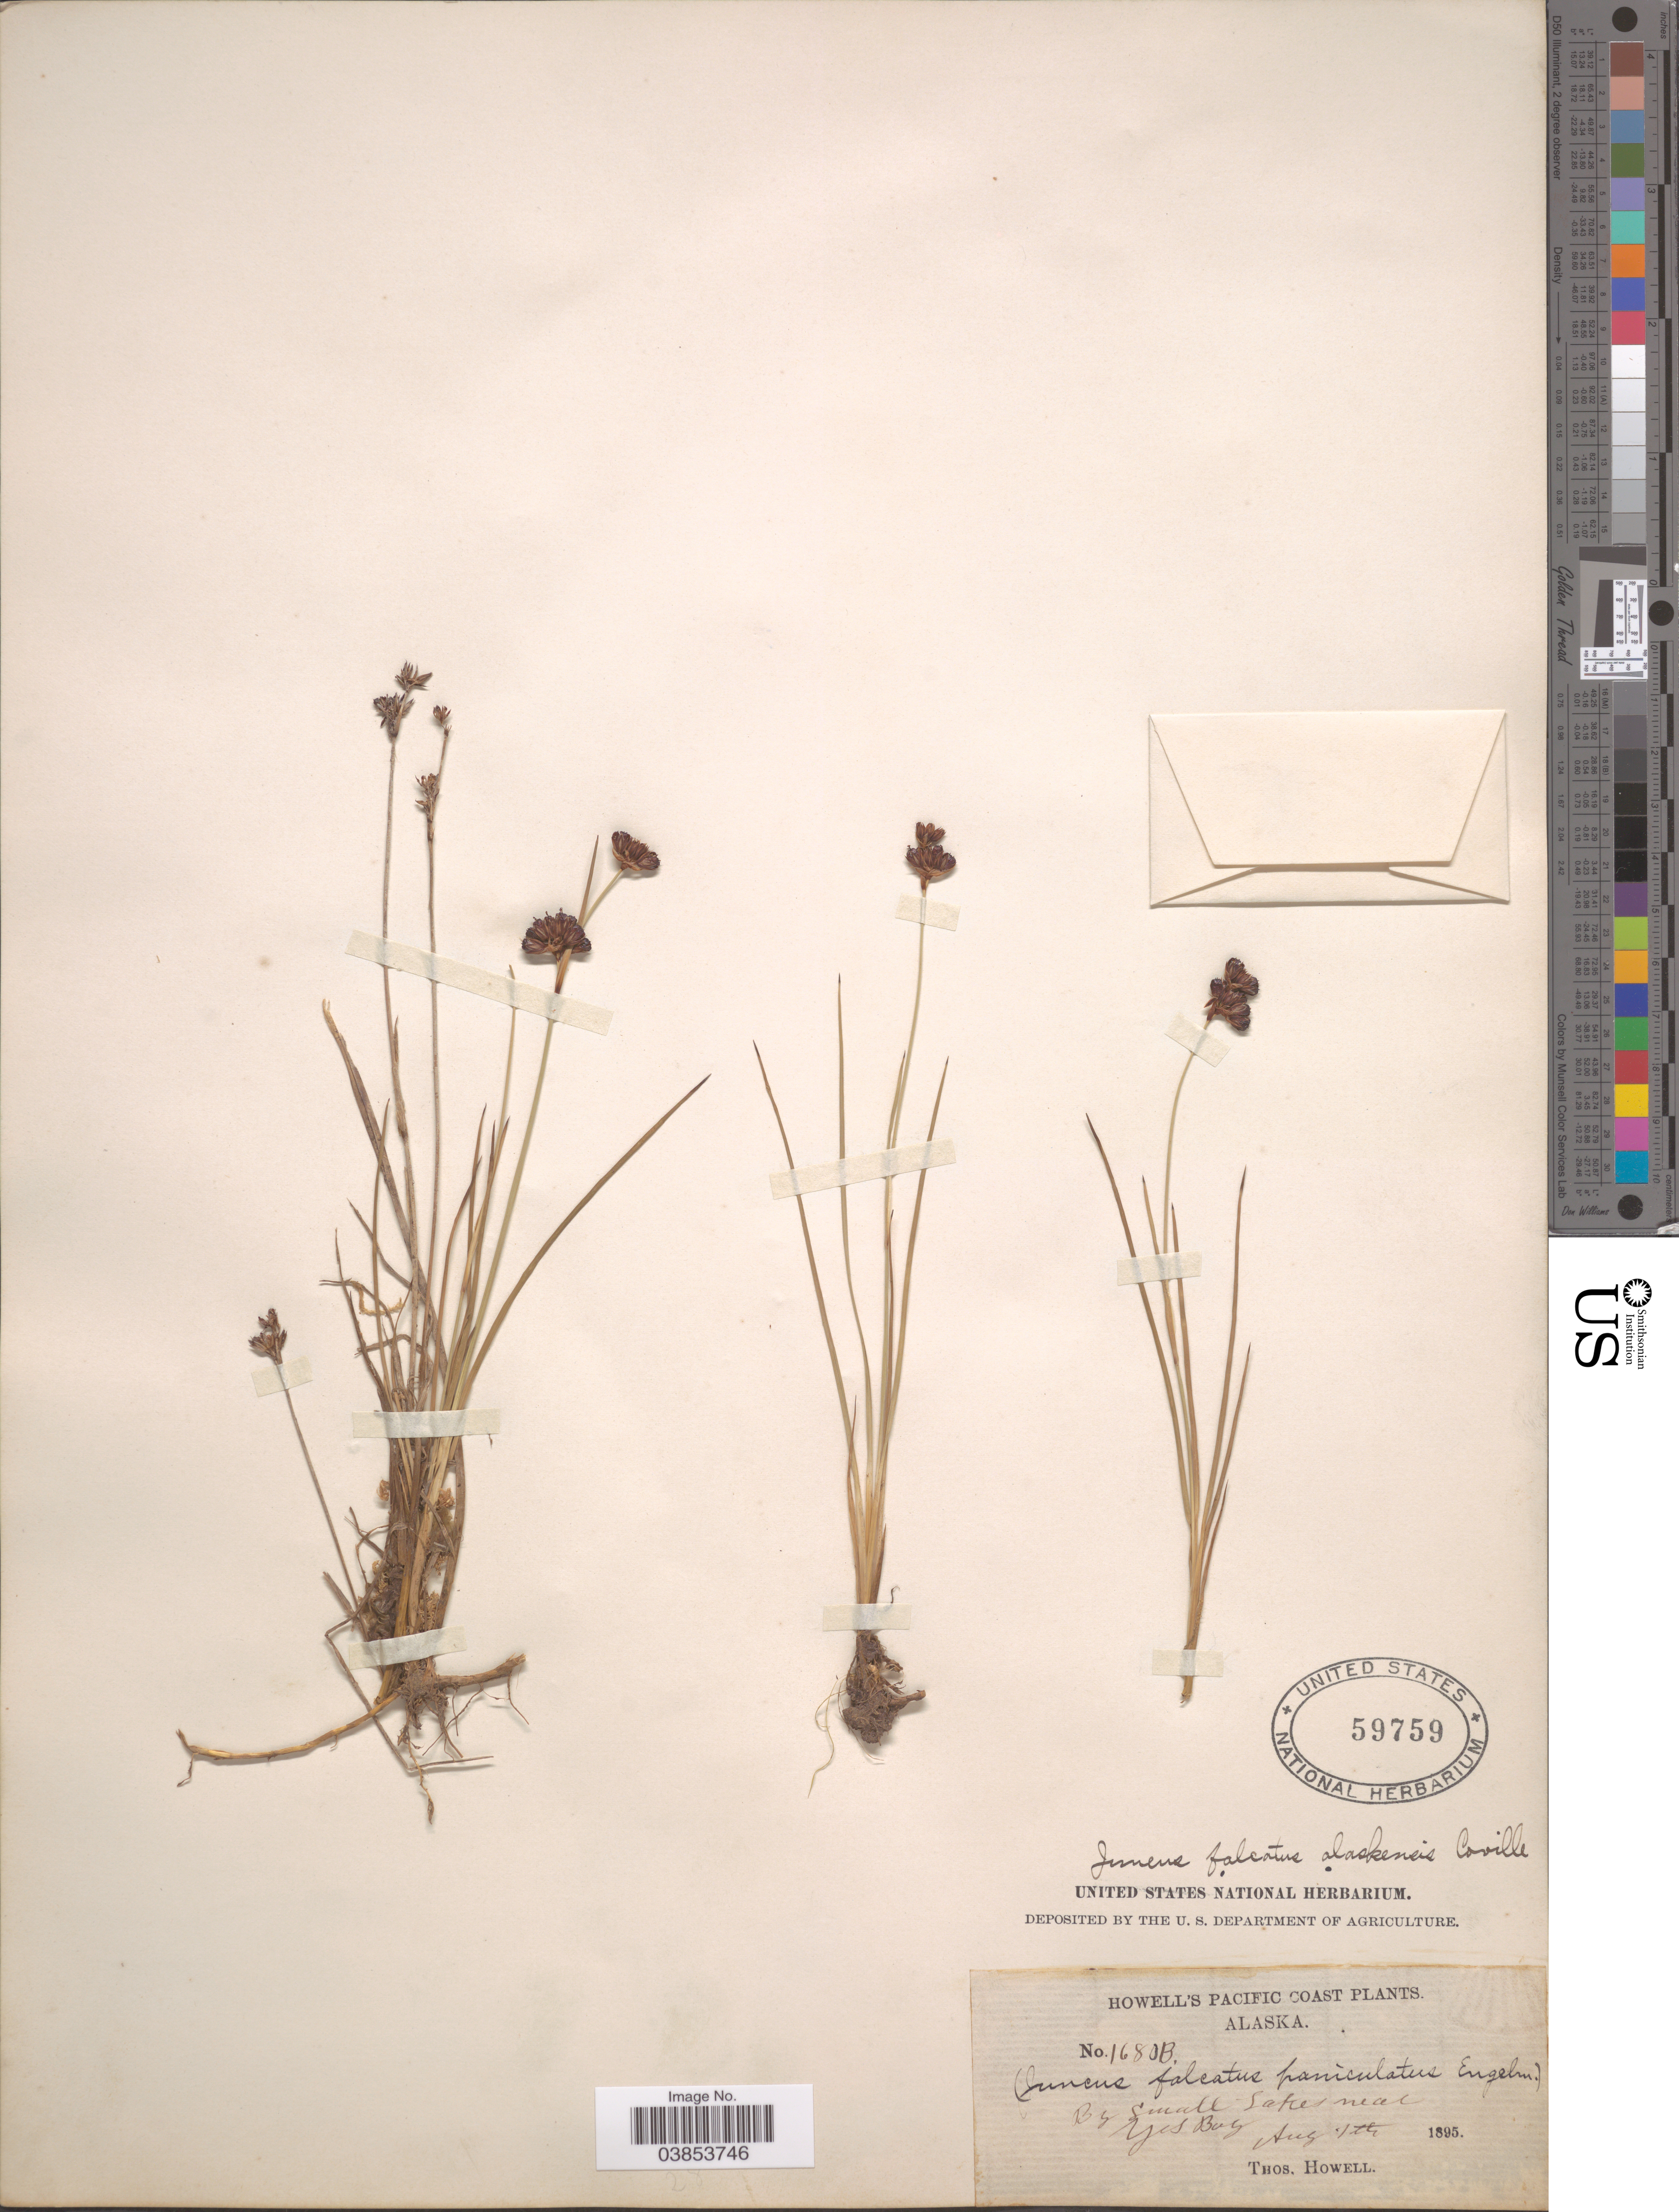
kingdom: Plantae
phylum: Tracheophyta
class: Liliopsida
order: Poales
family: Juncaceae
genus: Juncus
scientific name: Juncus falcatus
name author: E. Mey.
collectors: T. Howell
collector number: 1680B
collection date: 1895-08-01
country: United States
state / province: Alaska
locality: Pacific Coast. By small Lake near Yes Bay.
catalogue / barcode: US 59759